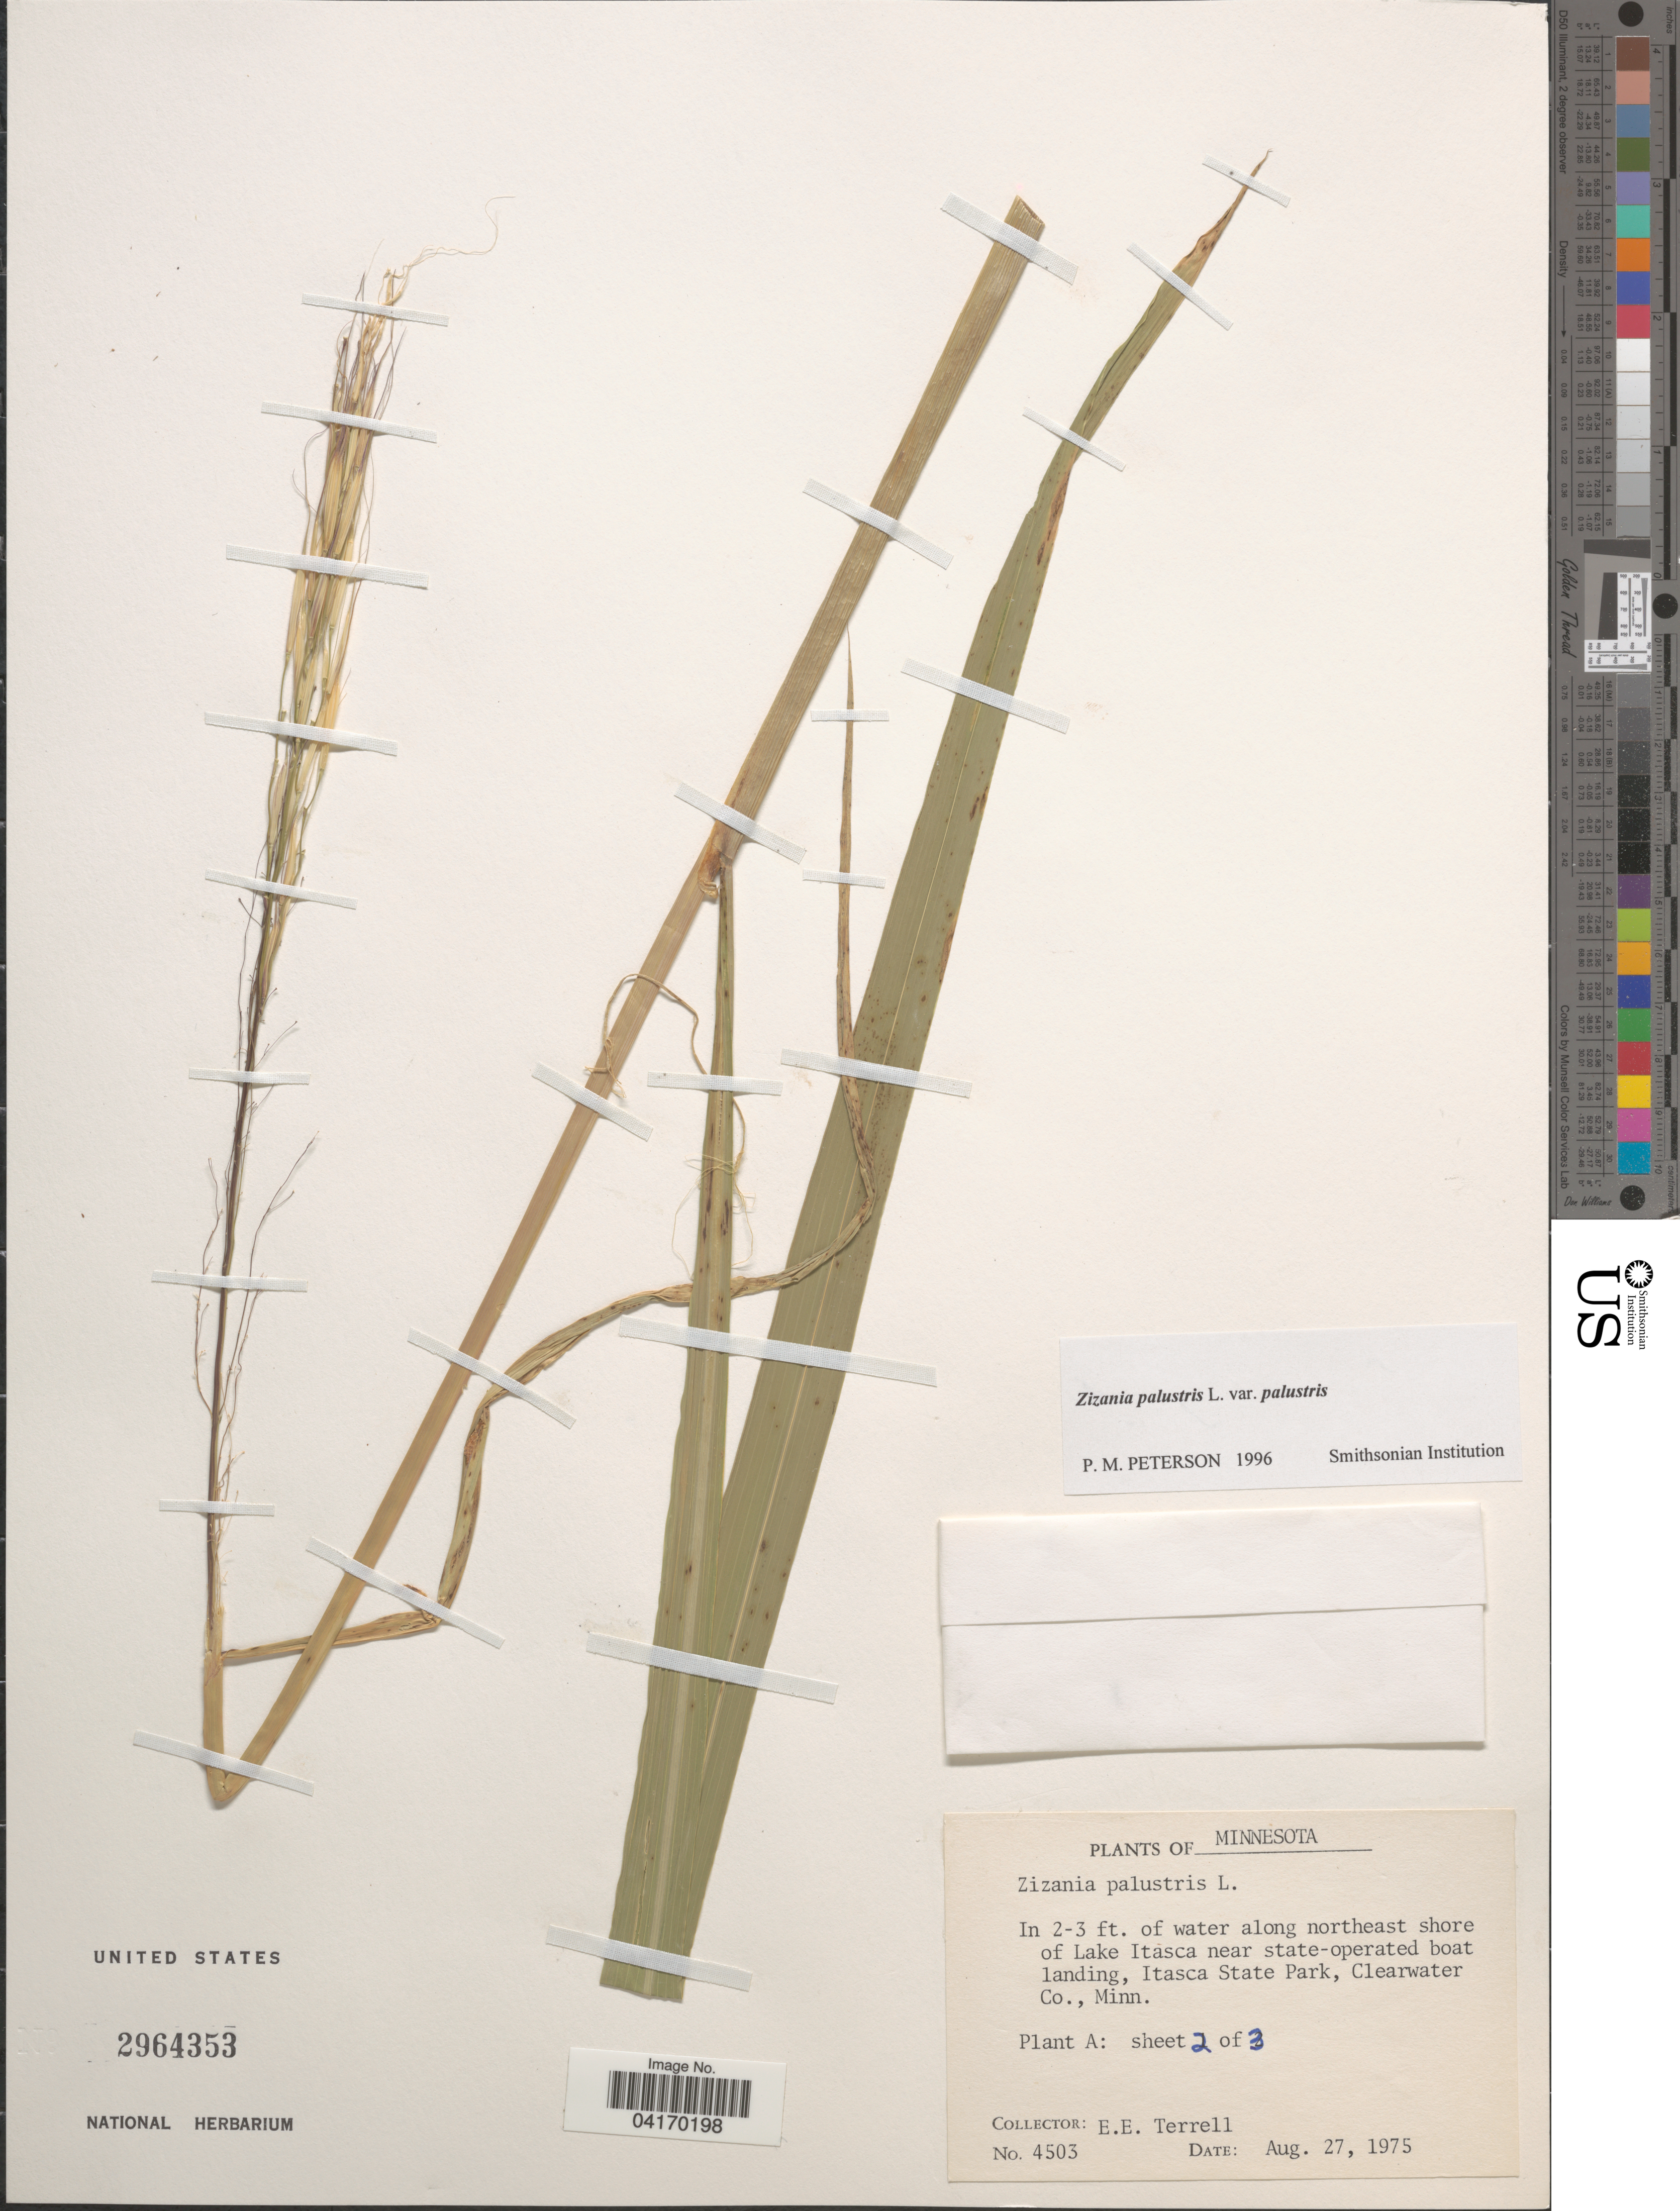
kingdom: Plantae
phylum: Tracheophyta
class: Liliopsida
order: Poales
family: Poaceae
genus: Zizania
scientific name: Zizania palustris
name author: L.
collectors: E. E. Terrell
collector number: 4503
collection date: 1975-08-27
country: United States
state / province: Minnesota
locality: Along northeast shore of Lake Itasca near state-operated boat landing, Itasca State Park, Clearwater Co.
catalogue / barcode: US 2964353